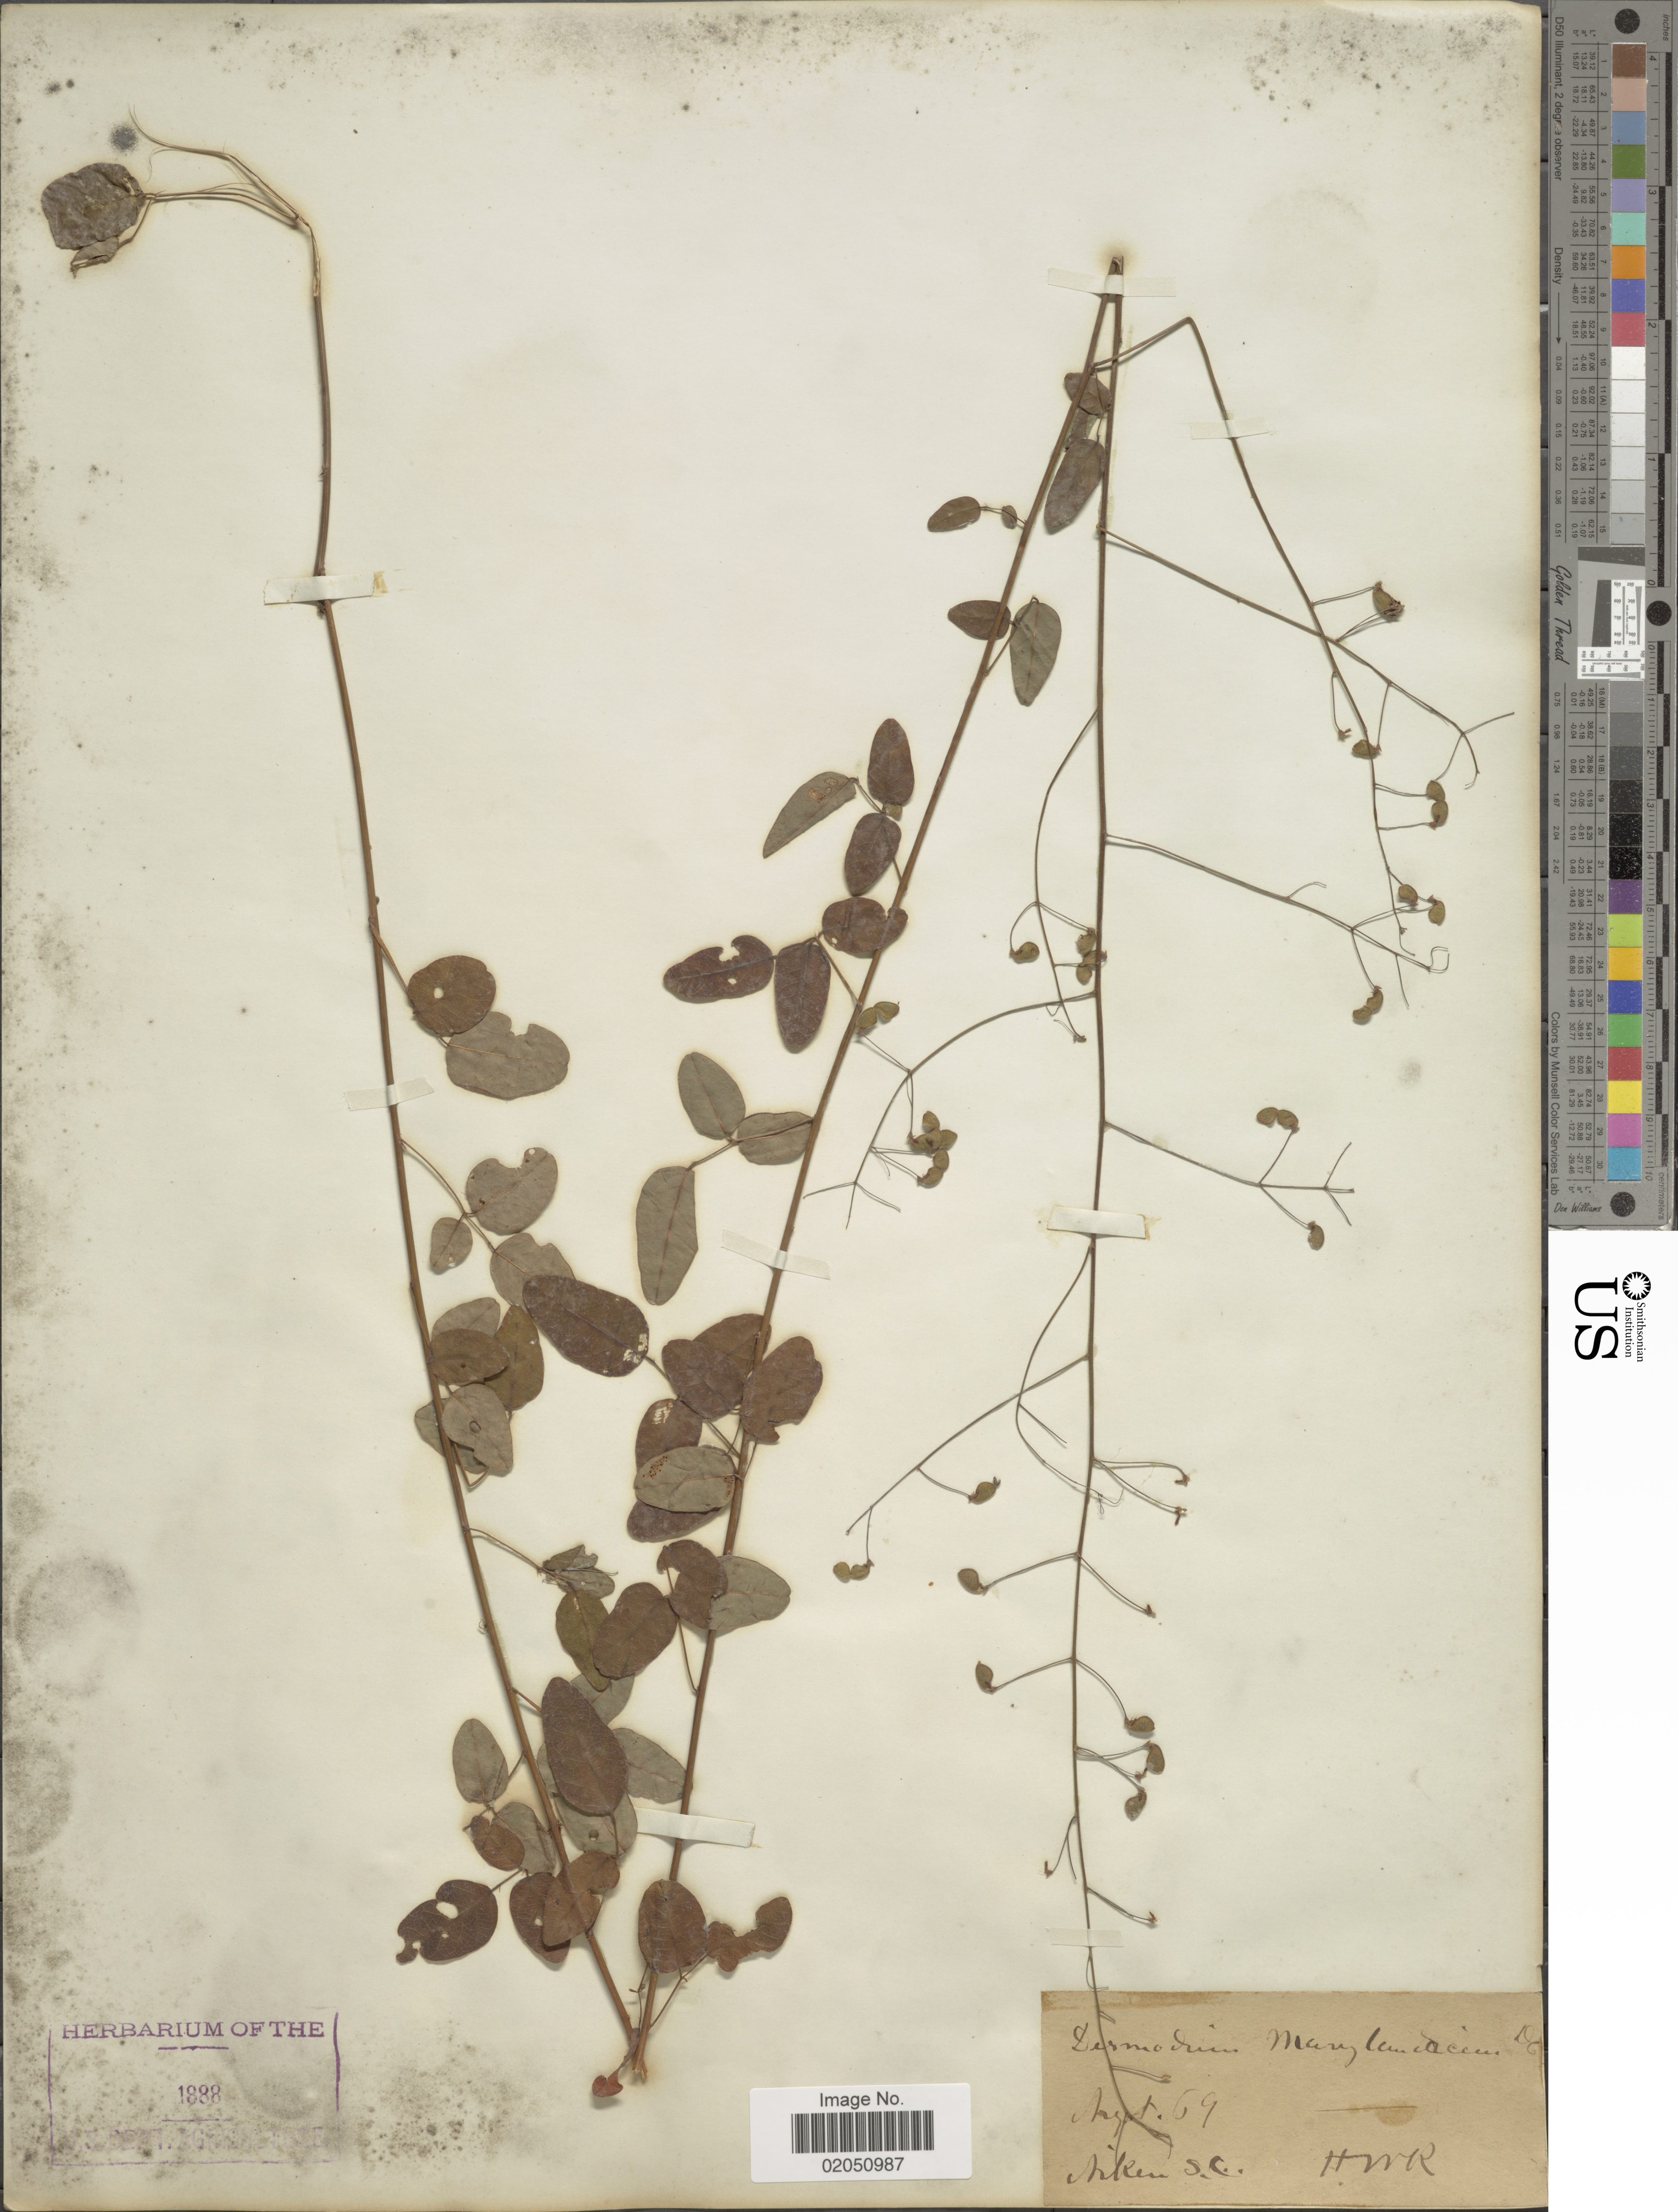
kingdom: Plantae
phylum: Tracheophyta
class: Magnoliopsida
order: Fabales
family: Fabaceae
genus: Desmodium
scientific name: Desmodium marilandicum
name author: Darl.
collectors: H. W. R.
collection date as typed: Transcribed d/m/y: /8/69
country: United States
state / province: South Carolina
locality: Aiken